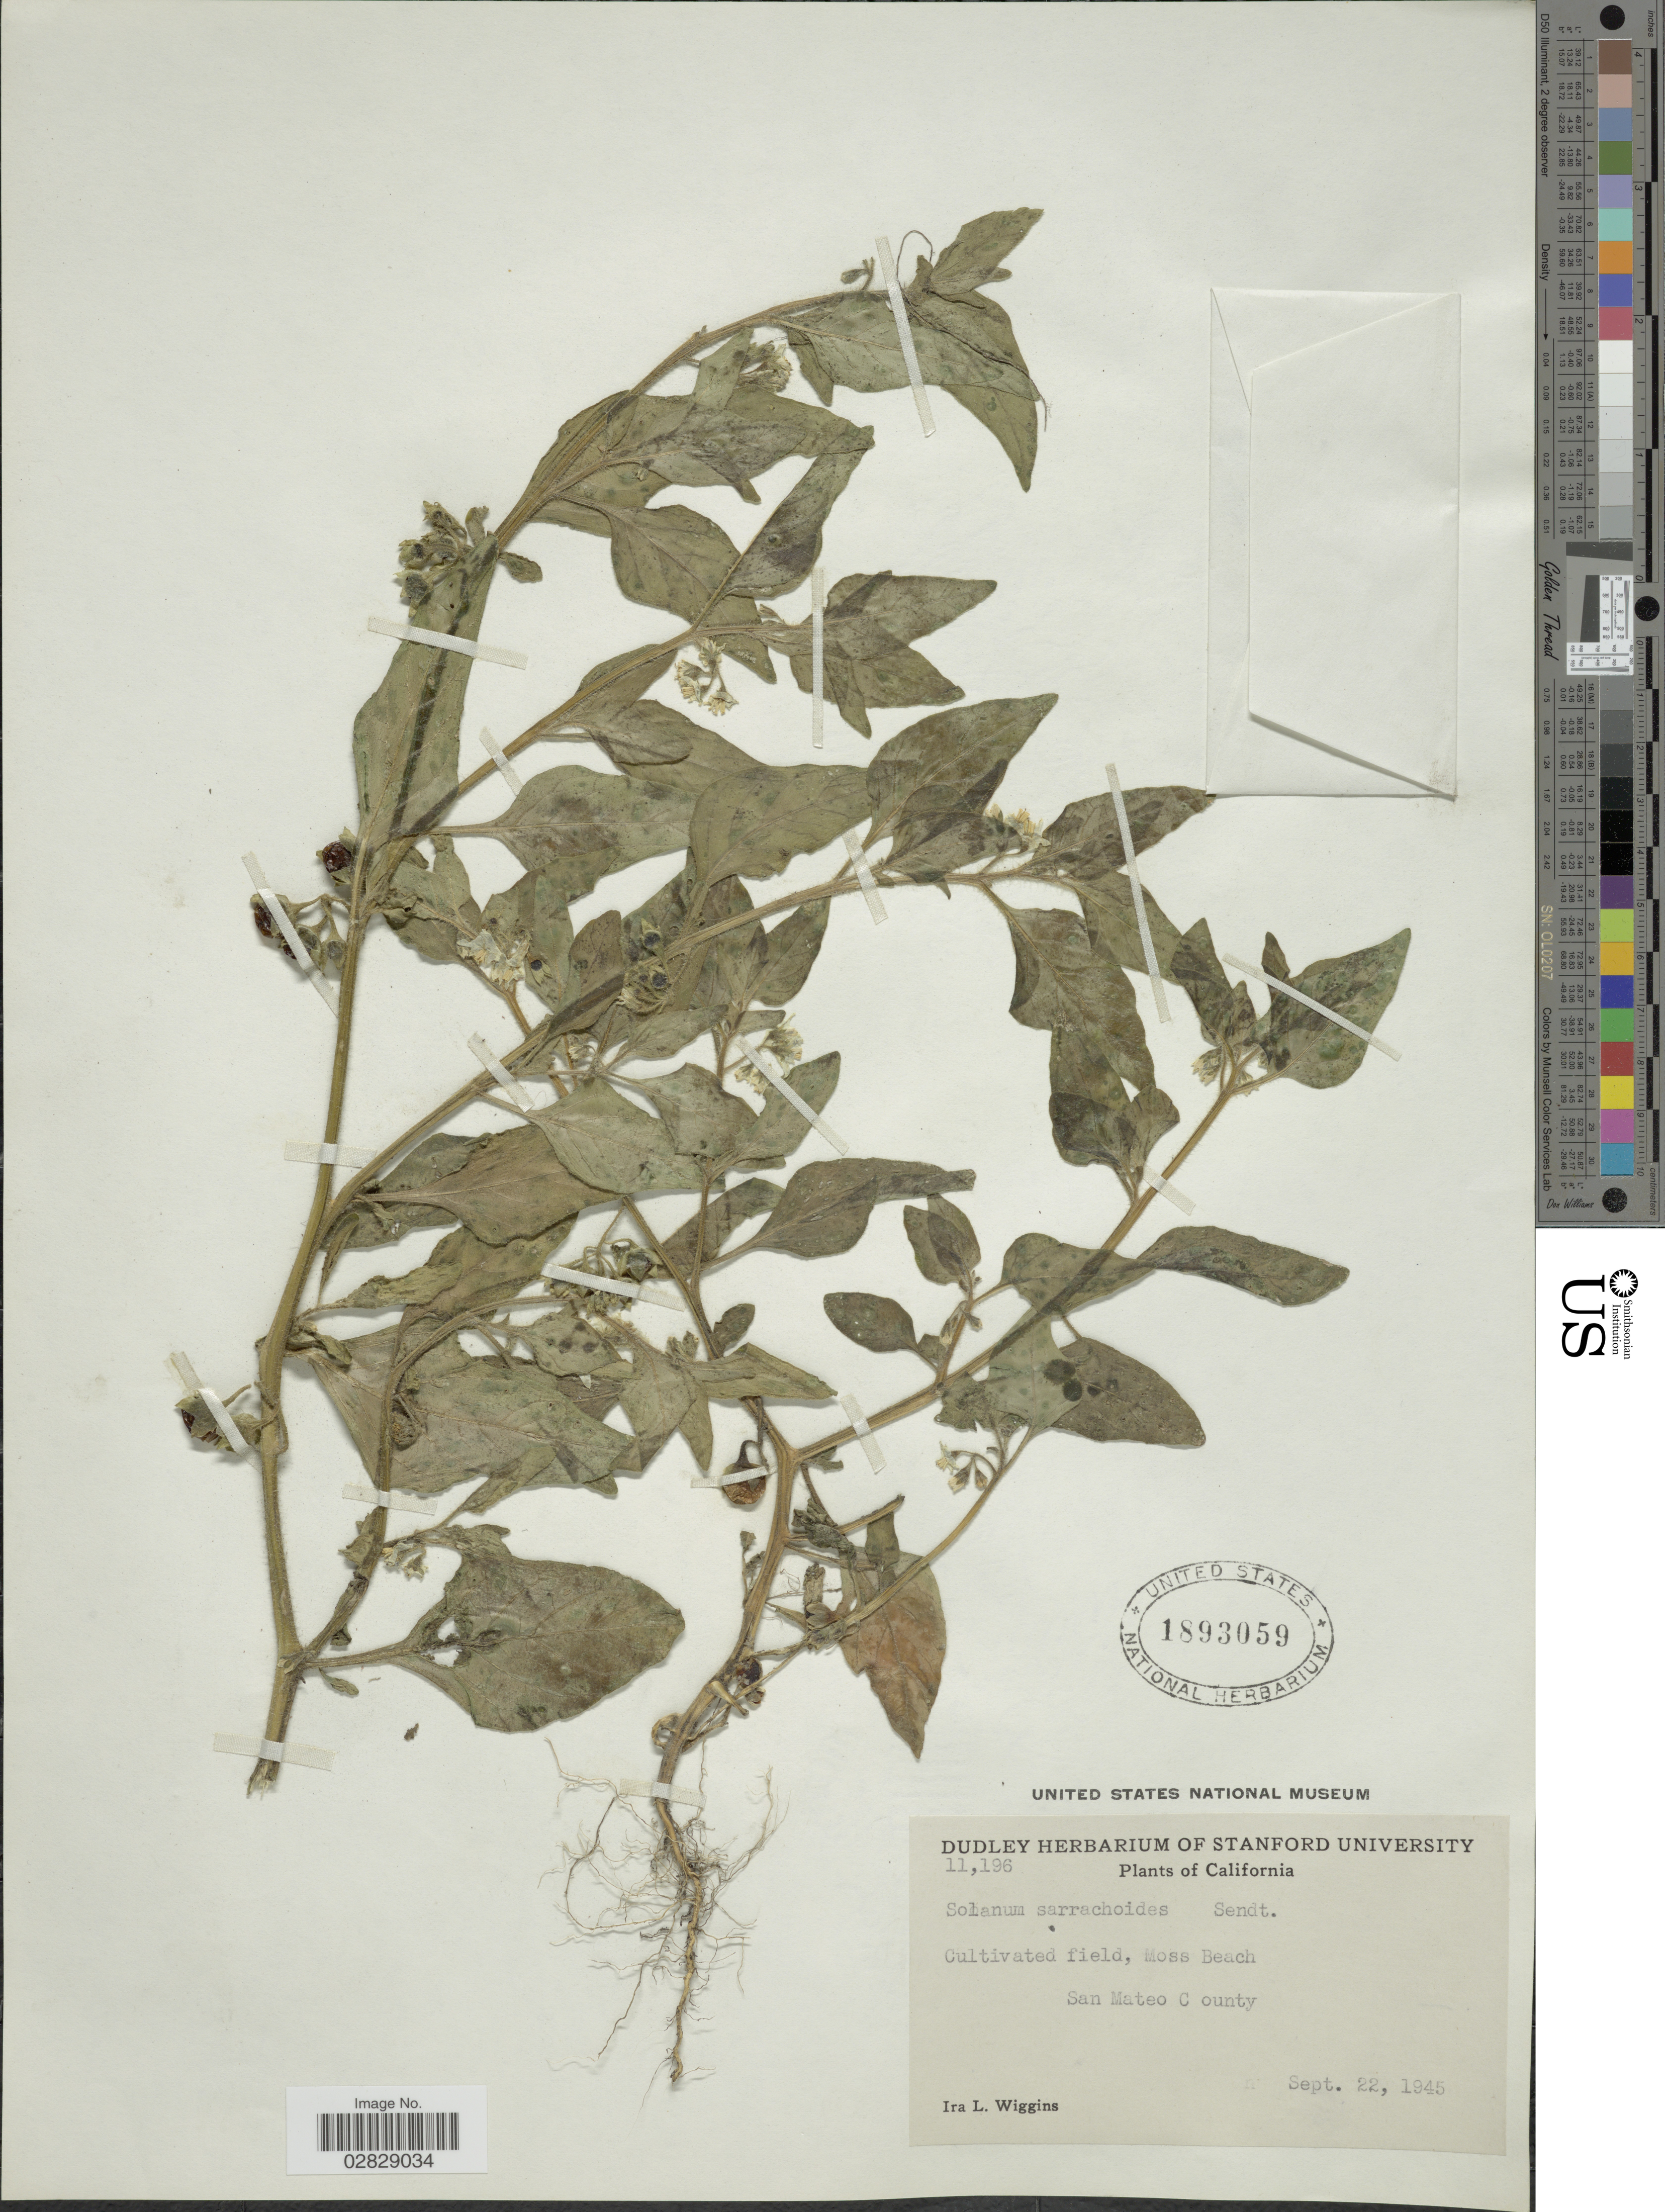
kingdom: Plantae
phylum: Tracheophyta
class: Magnoliopsida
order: Solanales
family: Solanaceae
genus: Solanum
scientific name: Solanum sarachoides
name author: Sendt.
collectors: I. L. Wiggins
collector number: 11196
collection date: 1945-09-22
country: United States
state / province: California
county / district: San Mateo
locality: Moss Beach. San Mateo County.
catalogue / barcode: US 1893059